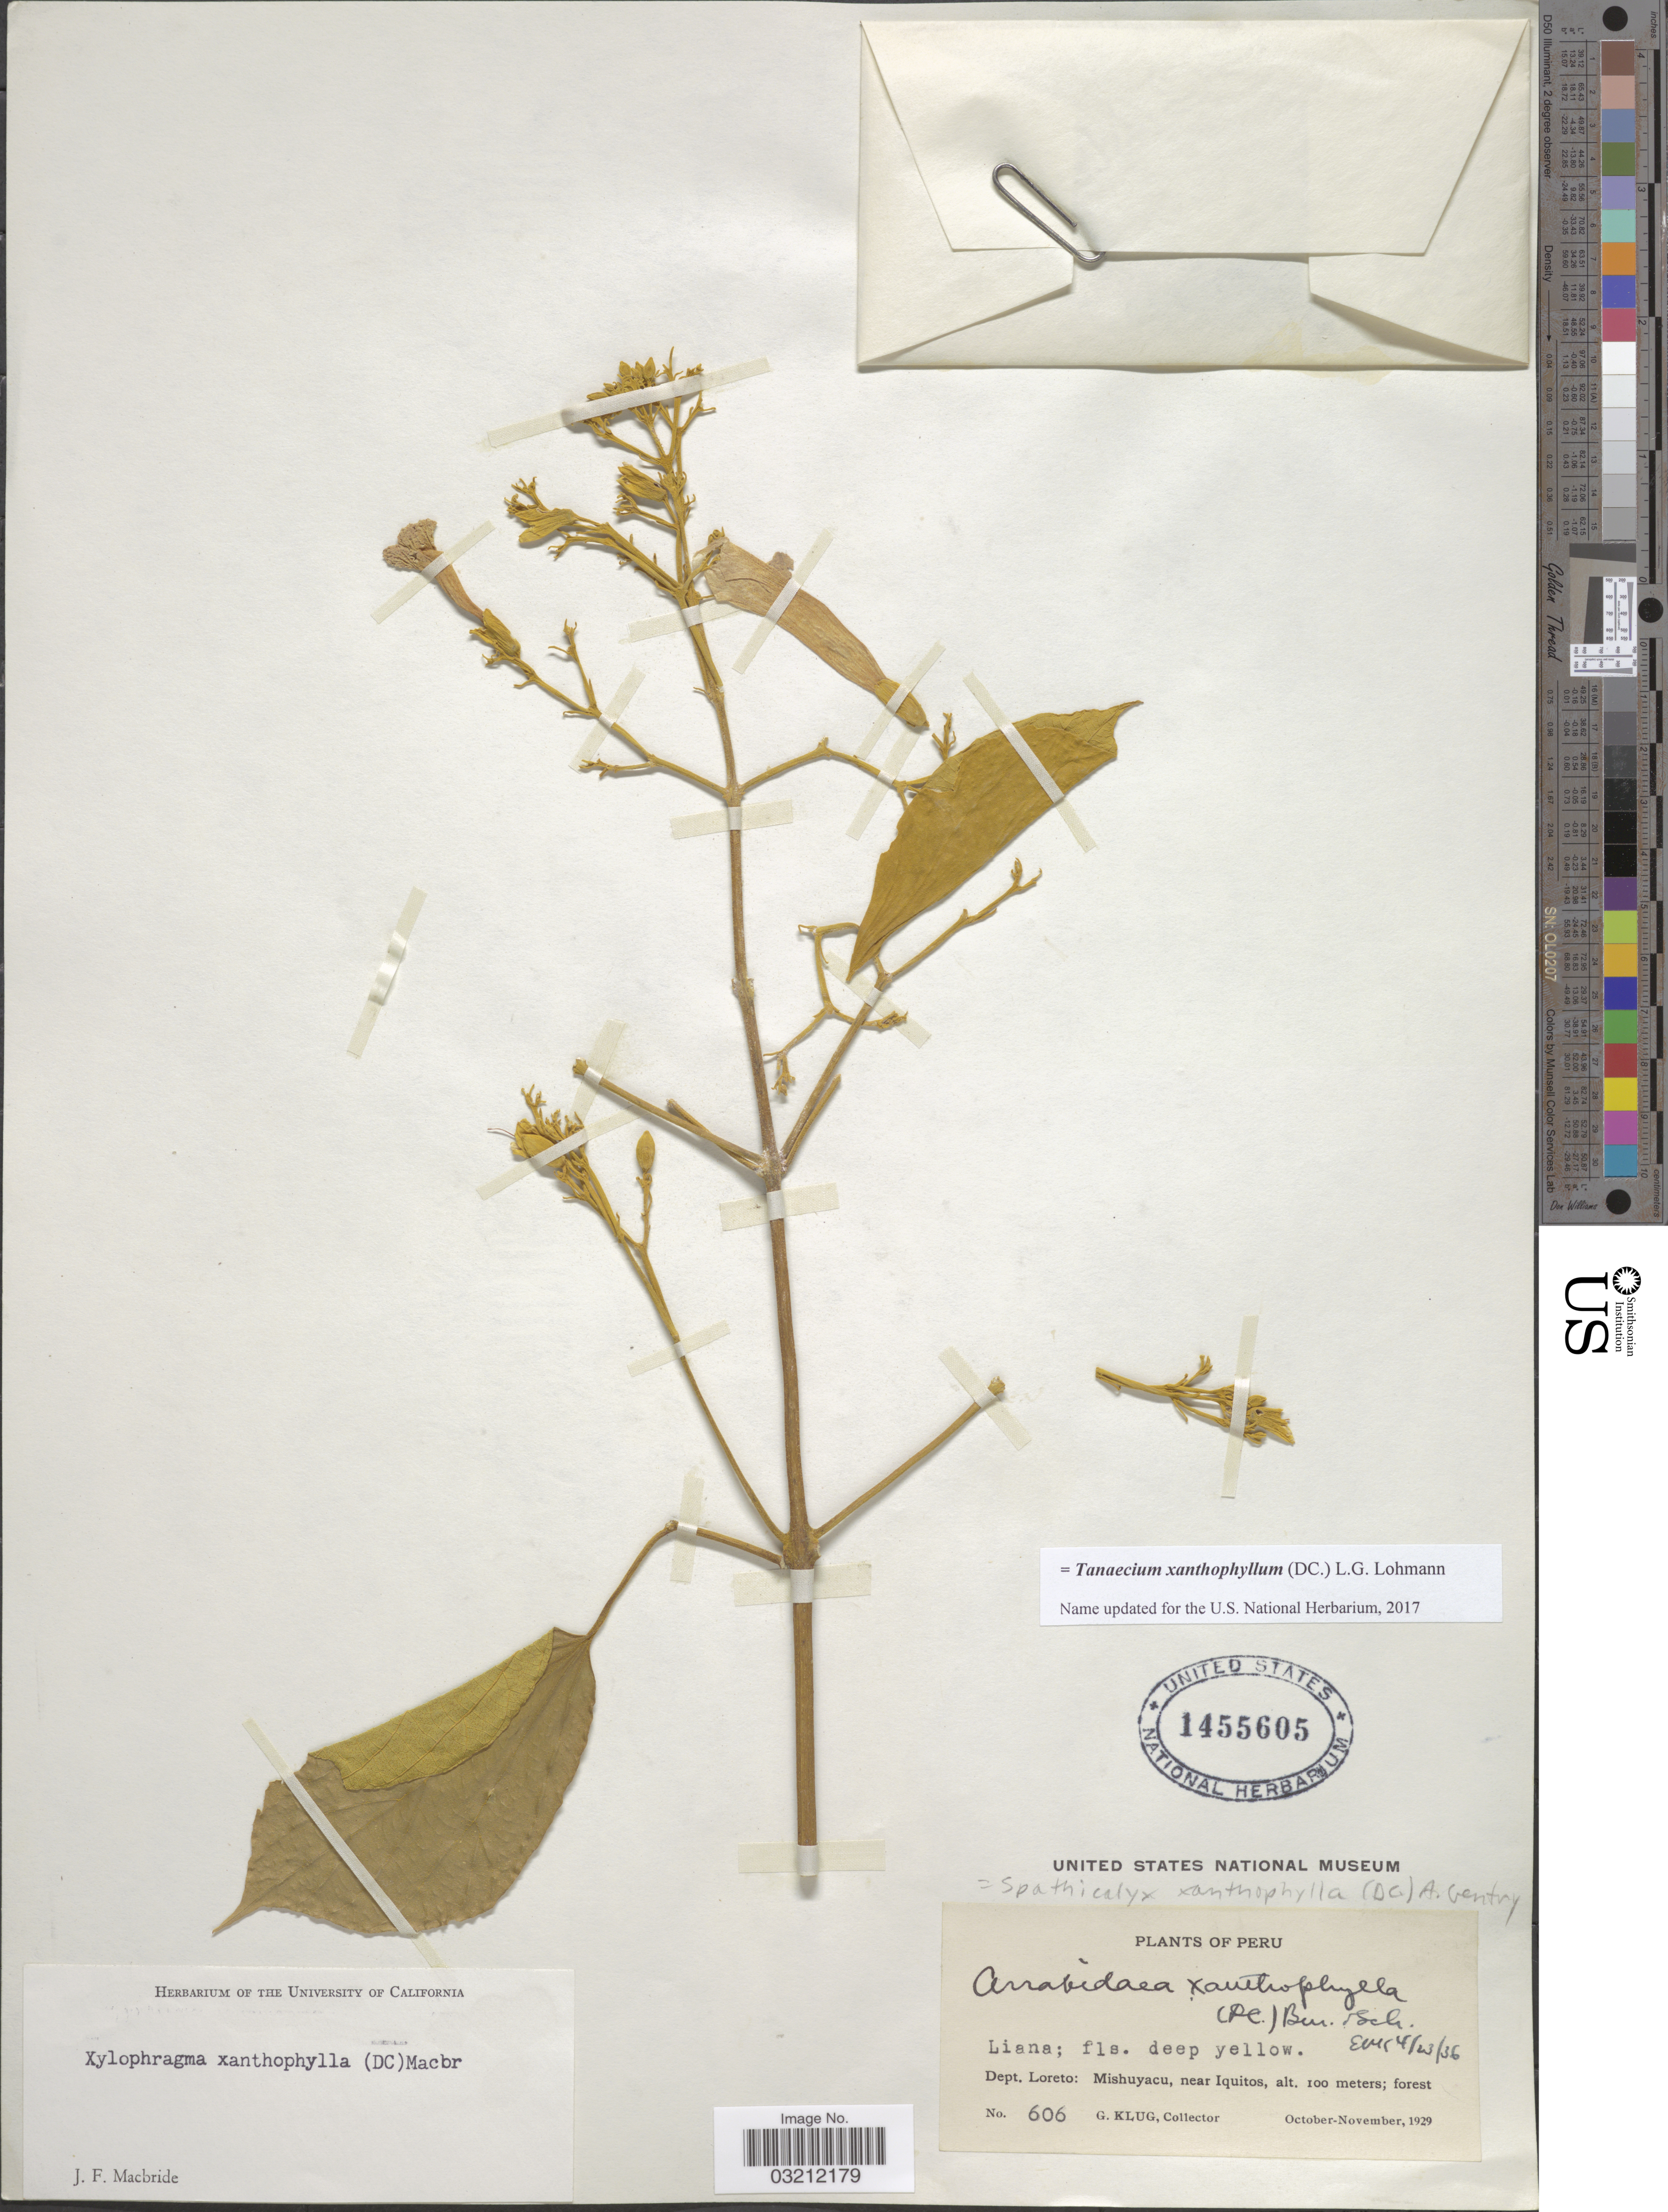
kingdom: Plantae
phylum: Tracheophyta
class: Magnoliopsida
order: Lamiales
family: Bignoniaceae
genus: Tanaecium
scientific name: Tanaecium xanthophyllum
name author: (DC.) L.G. Lohmann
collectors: G. Klug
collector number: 606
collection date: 1929-10/1929-11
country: Peru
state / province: Loreto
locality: Dept. Loreto: Mishuyacu, near Iquitos.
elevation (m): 100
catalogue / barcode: US 1455605